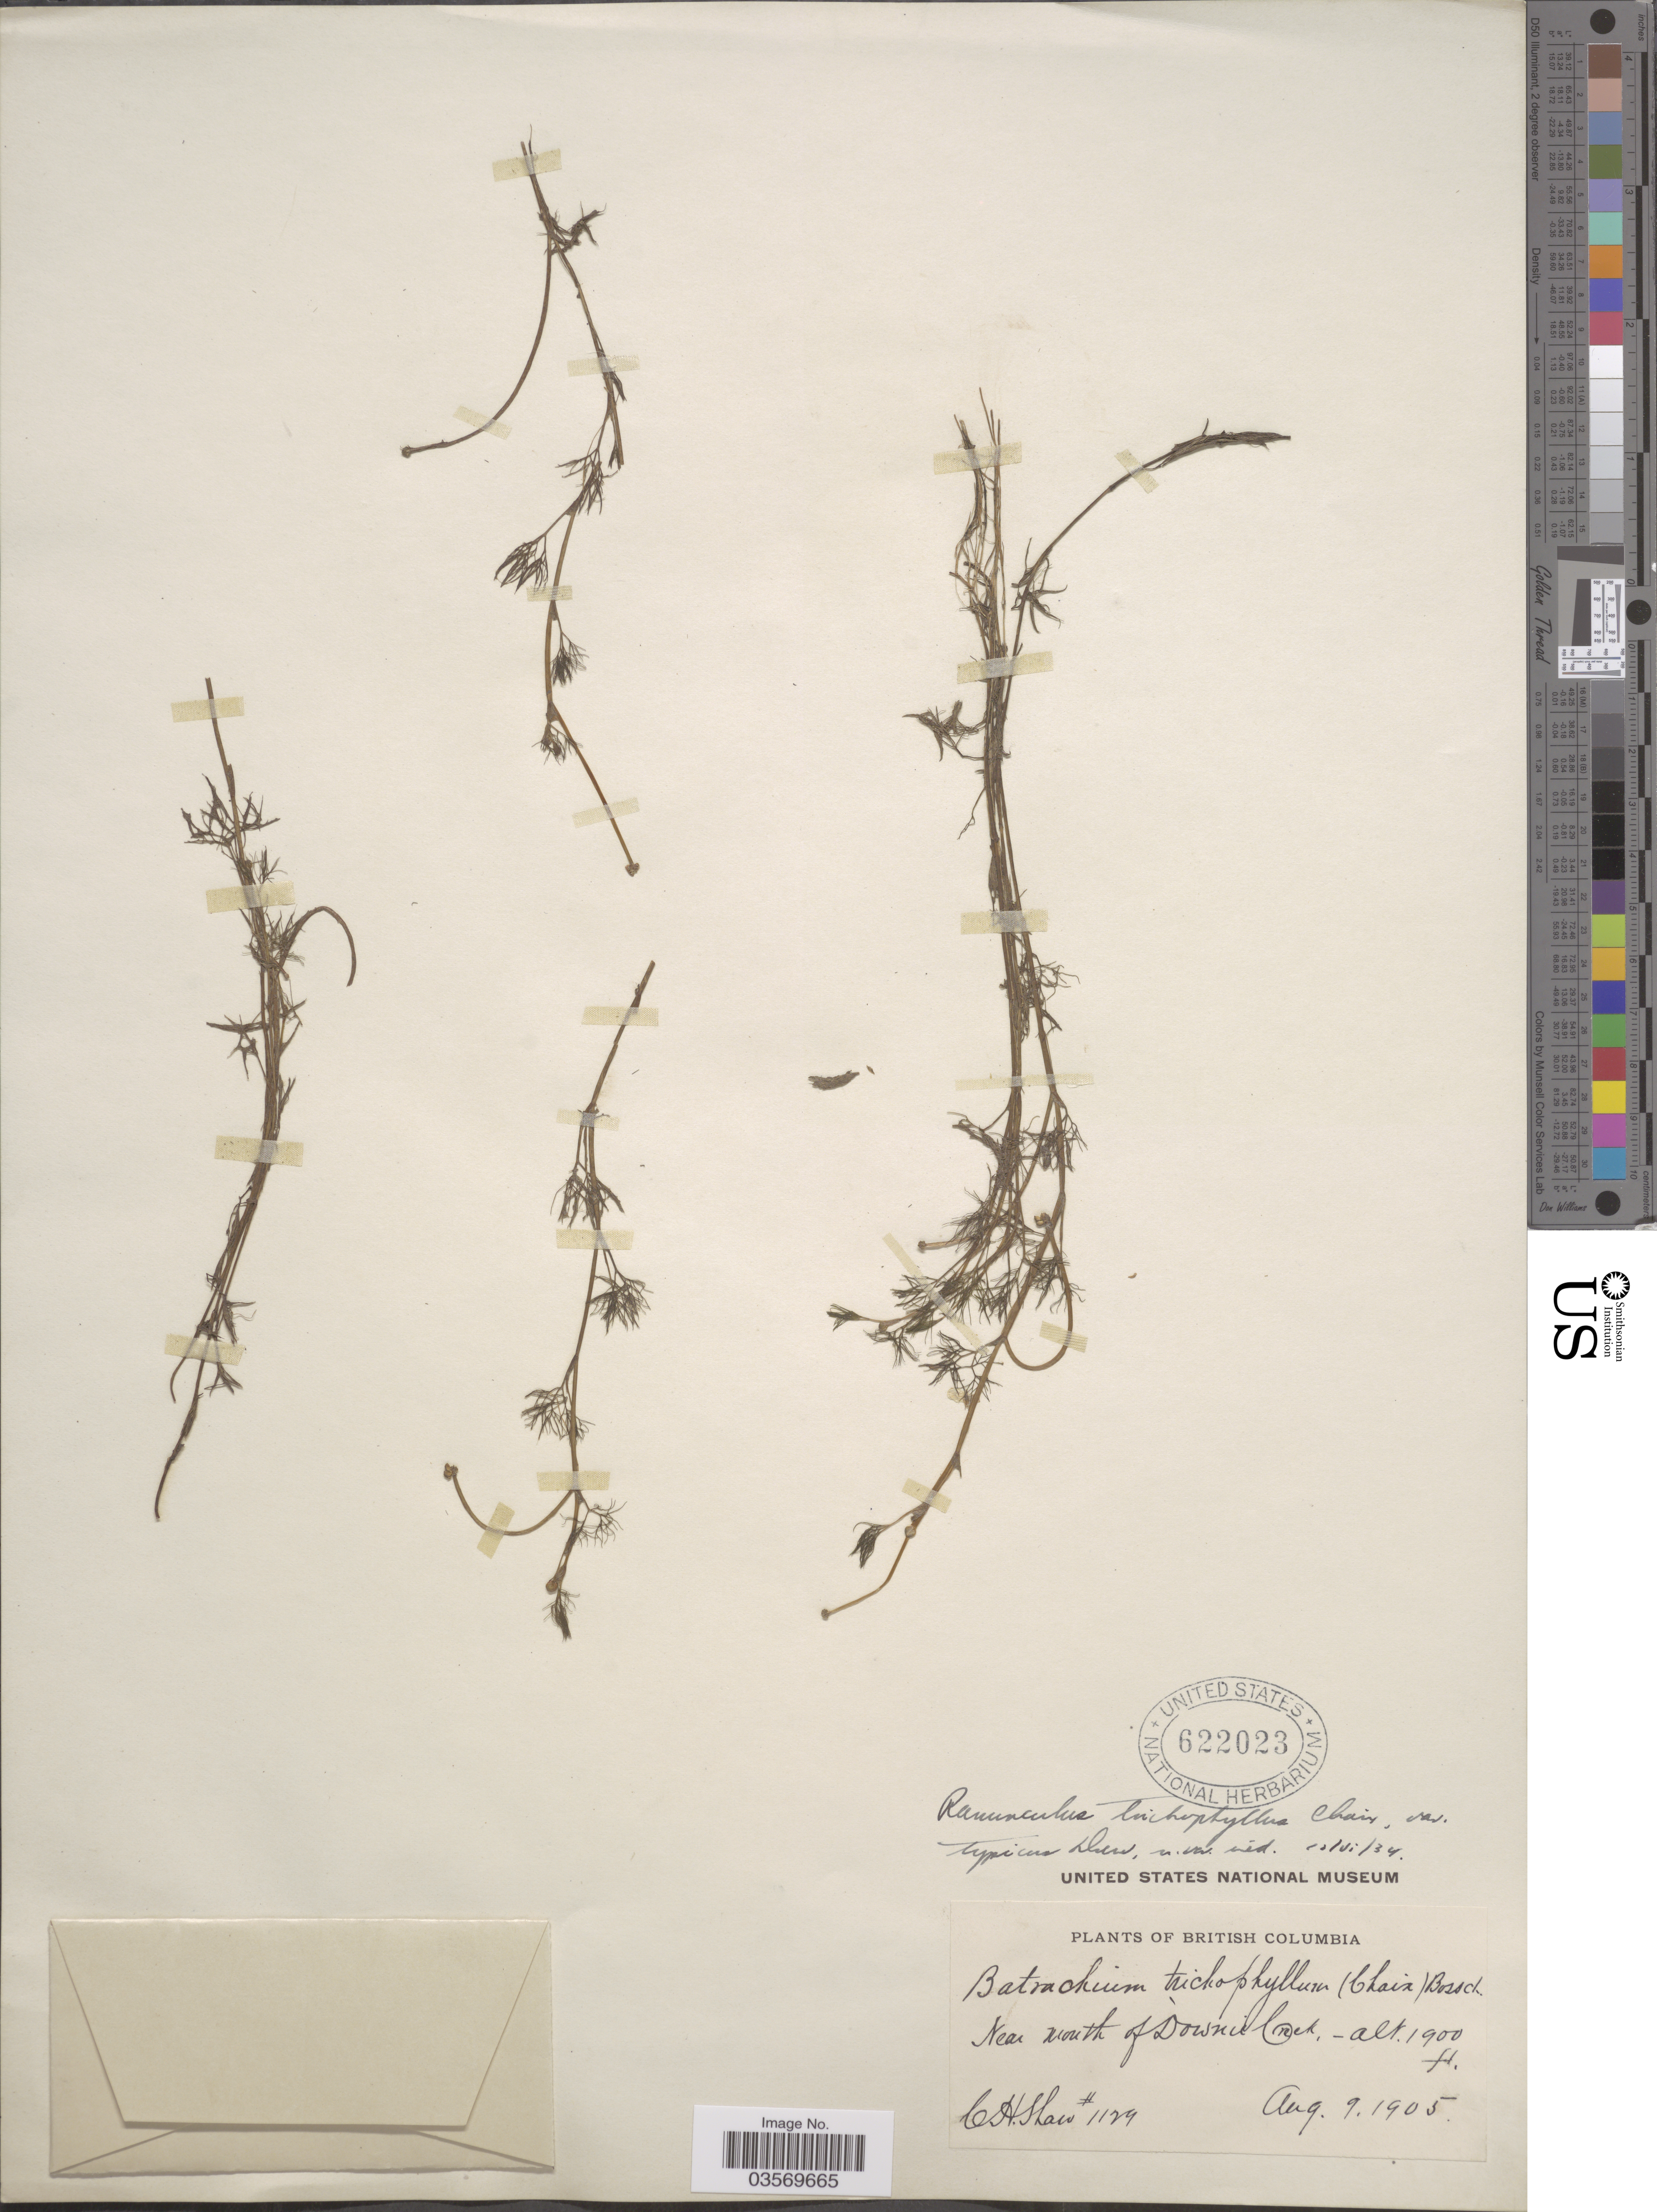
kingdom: Plantae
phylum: Tracheophyta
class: Magnoliopsida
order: Ranunculales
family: Ranunculaceae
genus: Ranunculus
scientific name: Ranunculus trichophyllus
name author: Chaix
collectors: C. H. Shaw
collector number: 1129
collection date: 1905-08-09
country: Canada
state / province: British Columbia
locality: Near mouth of Downie Creek.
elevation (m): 579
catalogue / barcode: US 622023